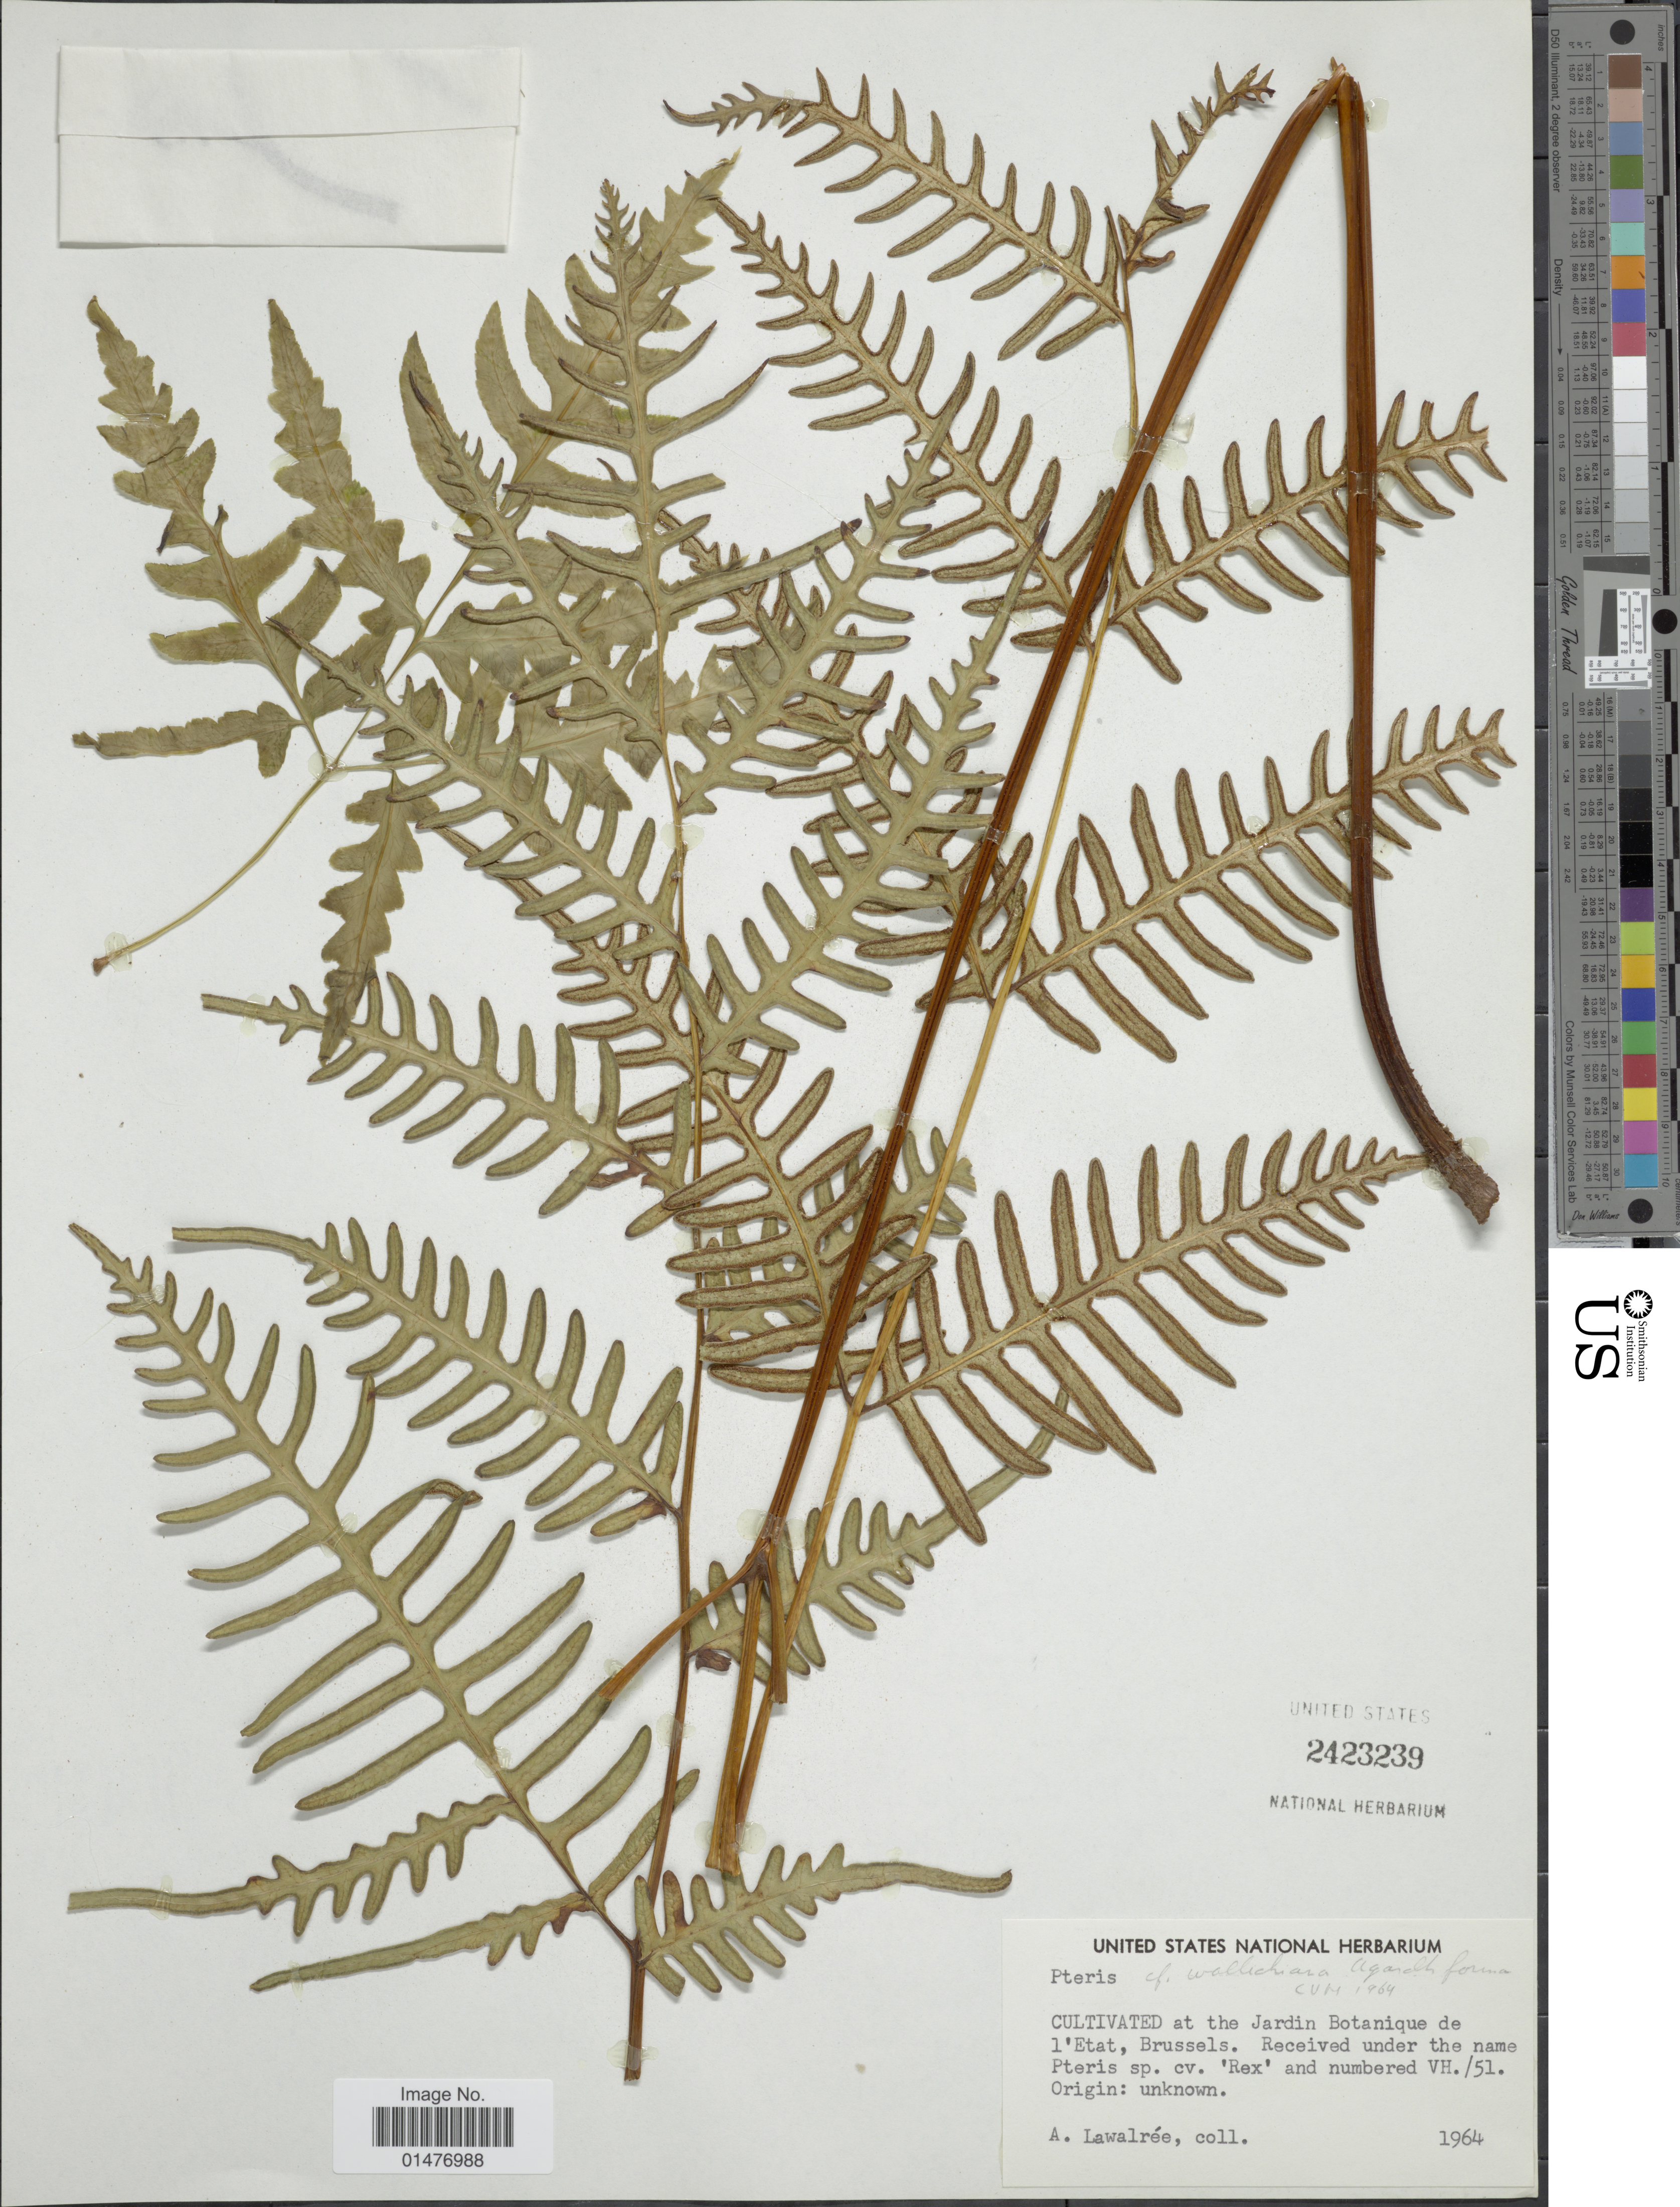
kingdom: Plantae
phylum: Tracheophyta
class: Polypodiopsida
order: Polypodiales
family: Pteridaceae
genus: Pteris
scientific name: Pteris wallichiana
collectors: A. G. Lawalrée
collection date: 1964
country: Belgium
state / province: Brussels, Capital District of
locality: At the Jardin Botanique de L'Etat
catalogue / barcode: US 2423239